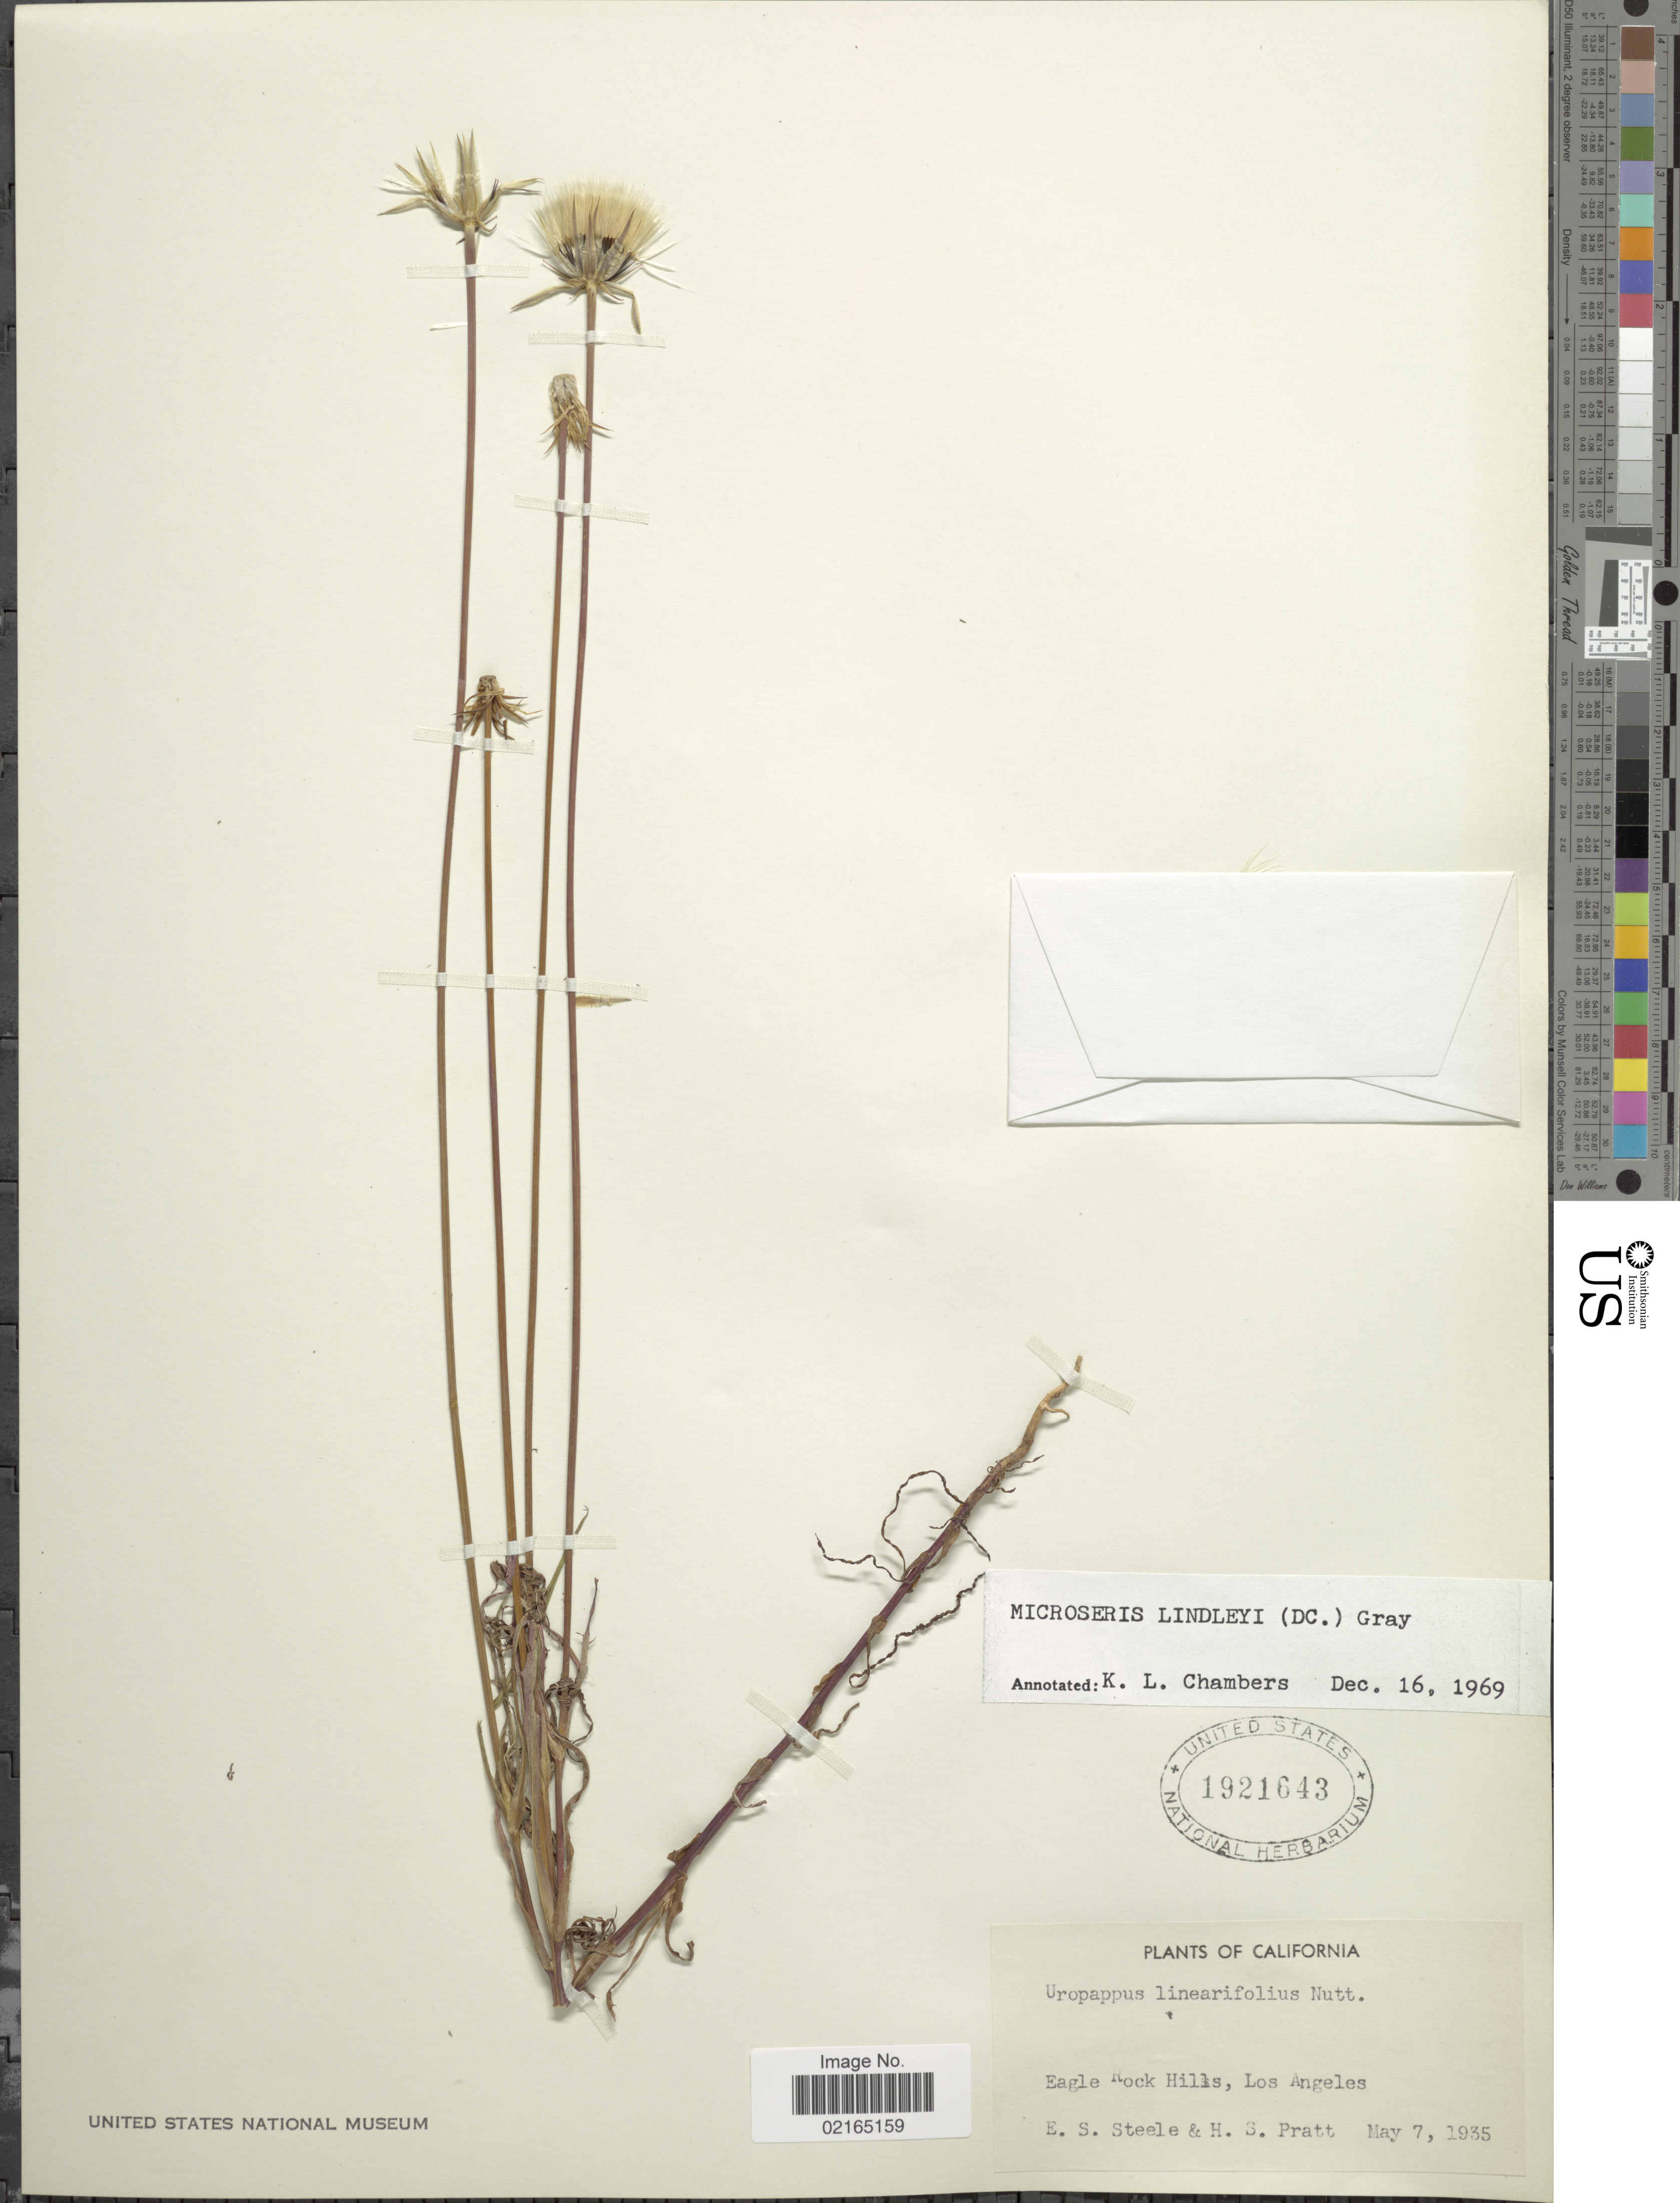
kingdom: Plantae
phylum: Tracheophyta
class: Magnoliopsida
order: Asterales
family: Asteraceae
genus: Uropappus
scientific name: Uropappus lindleyi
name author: (DC.) Nutt.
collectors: E. Steele & H. Pratt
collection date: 1935-05-07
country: United States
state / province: California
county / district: Los Angeles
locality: Eagle Rock Hills, Los Angeles.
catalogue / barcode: US 1921643